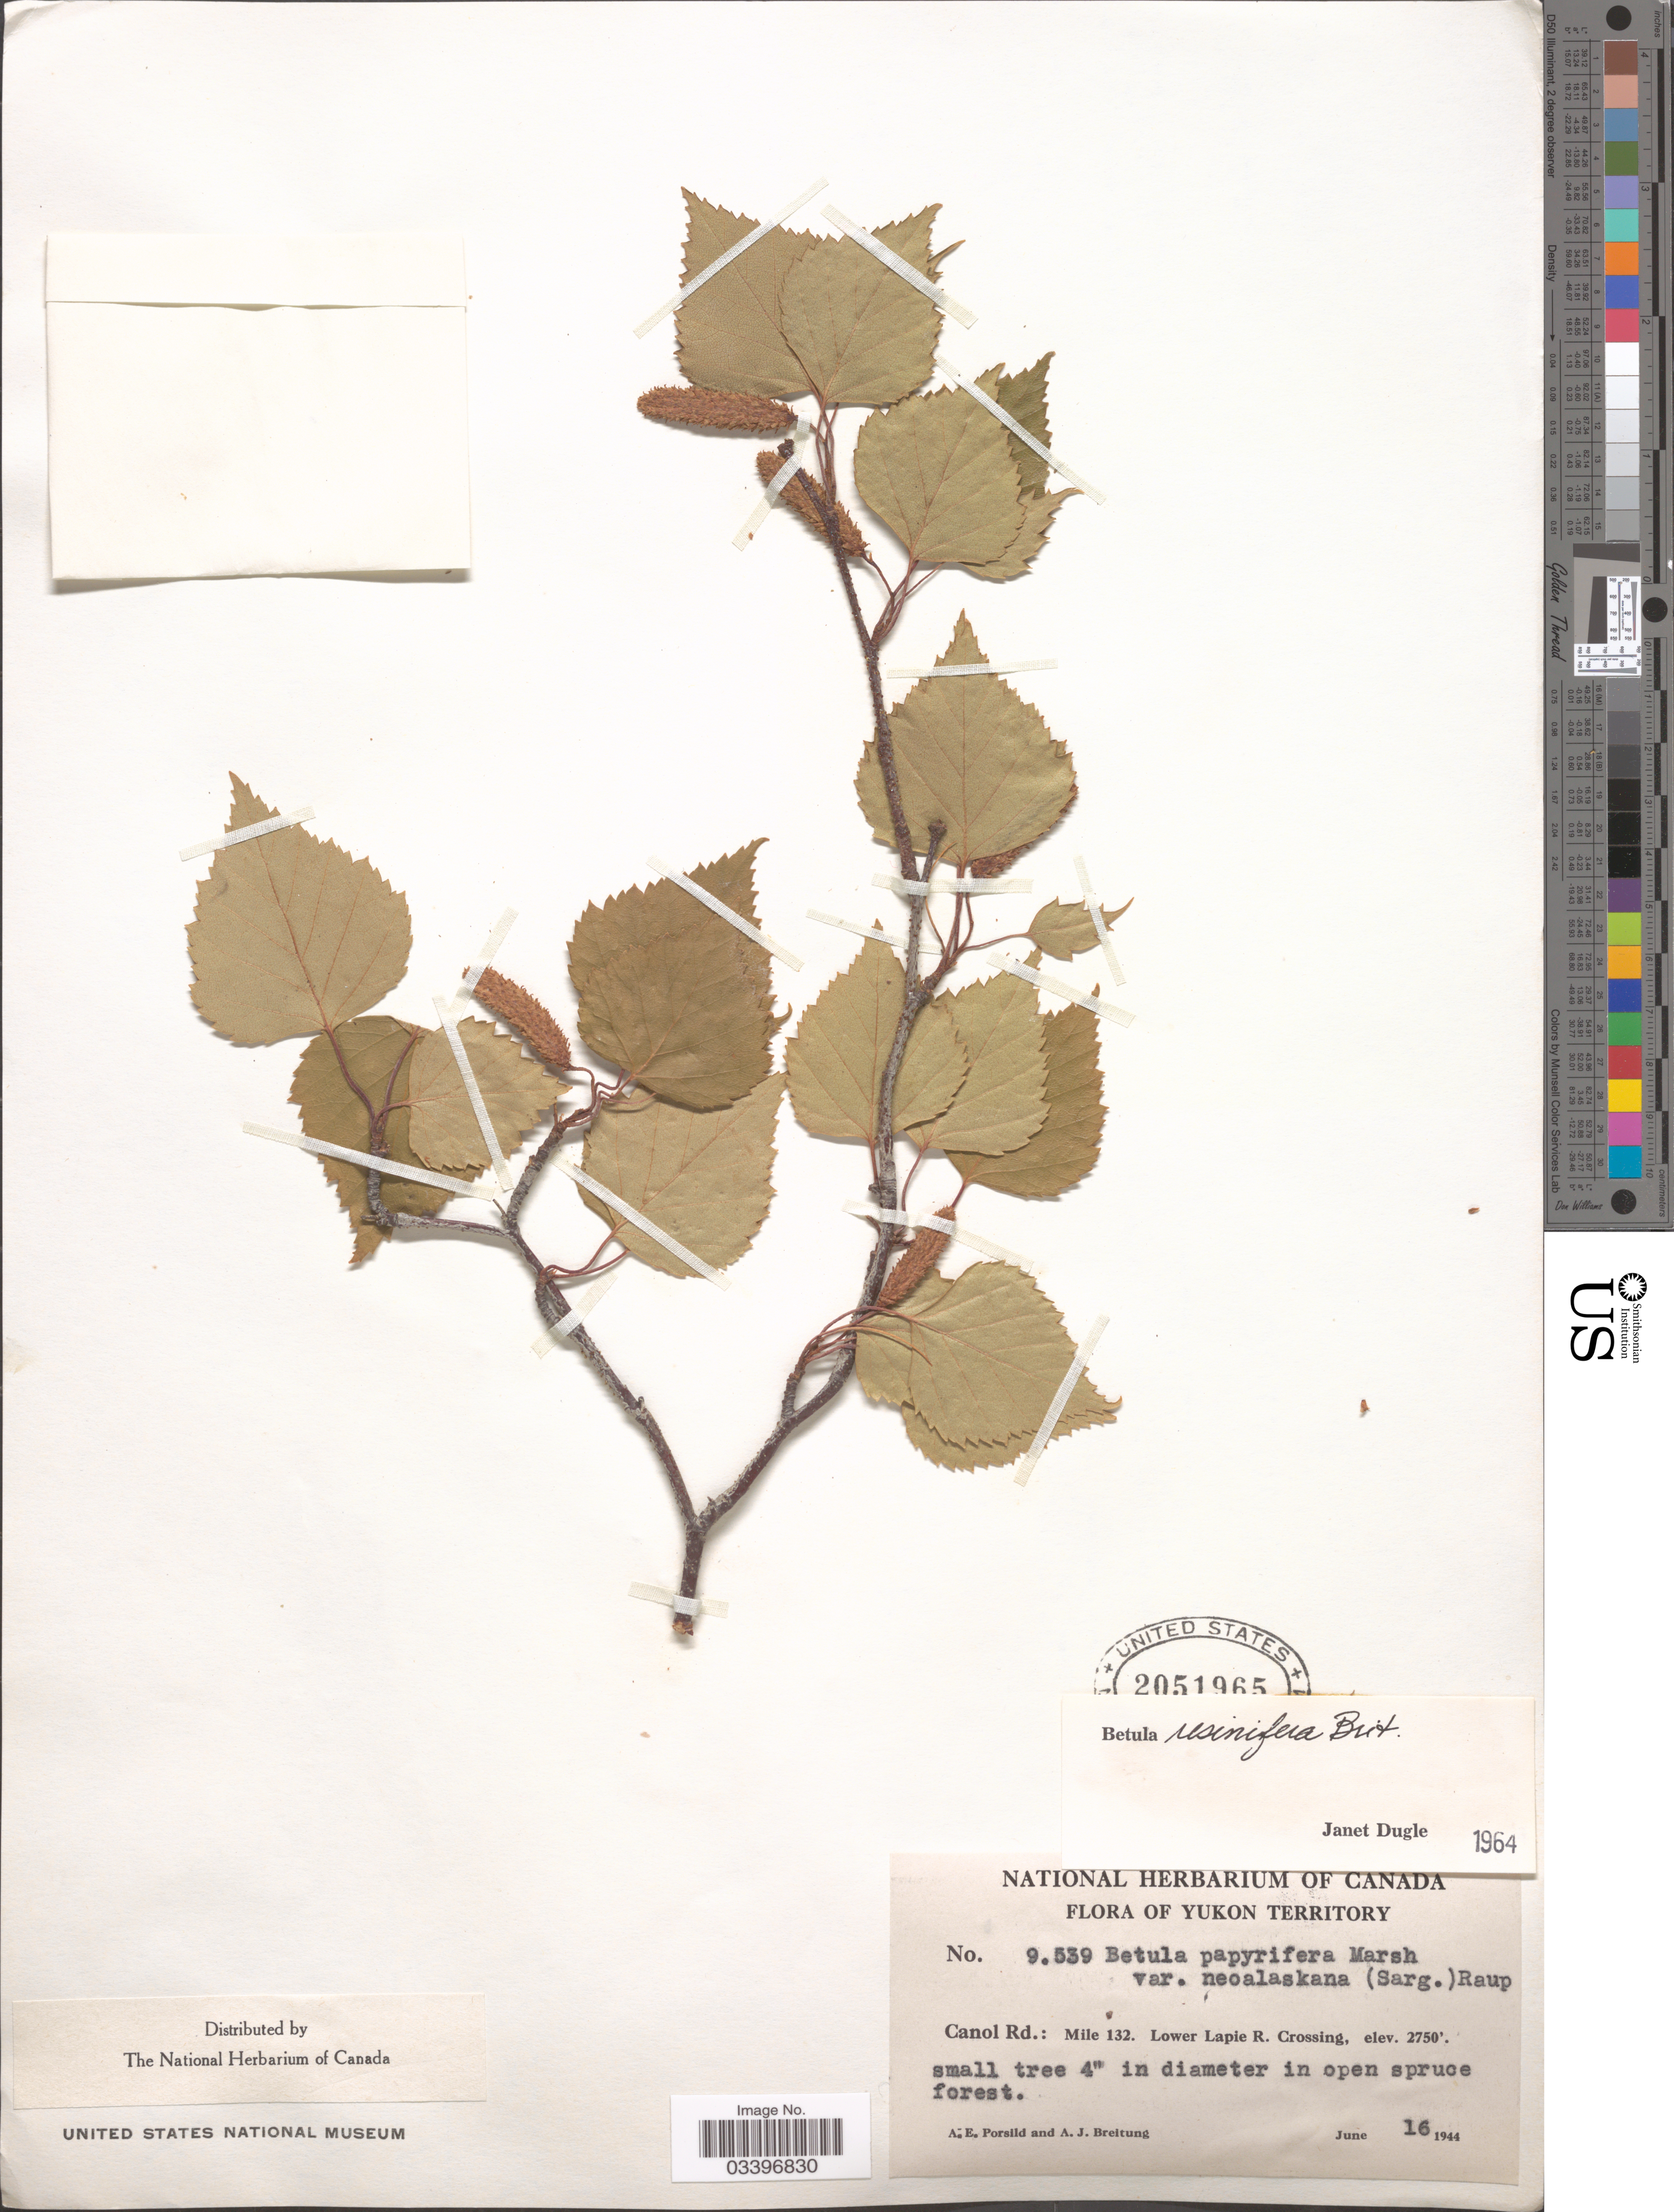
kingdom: Plantae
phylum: Tracheophyta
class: Magnoliopsida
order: Fagales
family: Betulaceae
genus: Betula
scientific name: Betula resinifera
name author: Britton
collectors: A. E. Porsild & A. Breitung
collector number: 9539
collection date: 1944-06-16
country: Canada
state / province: Yukon Territory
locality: Canol Rd.: Mile 132. Lower Lapie R. Crossing.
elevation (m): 838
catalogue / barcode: US 2051965